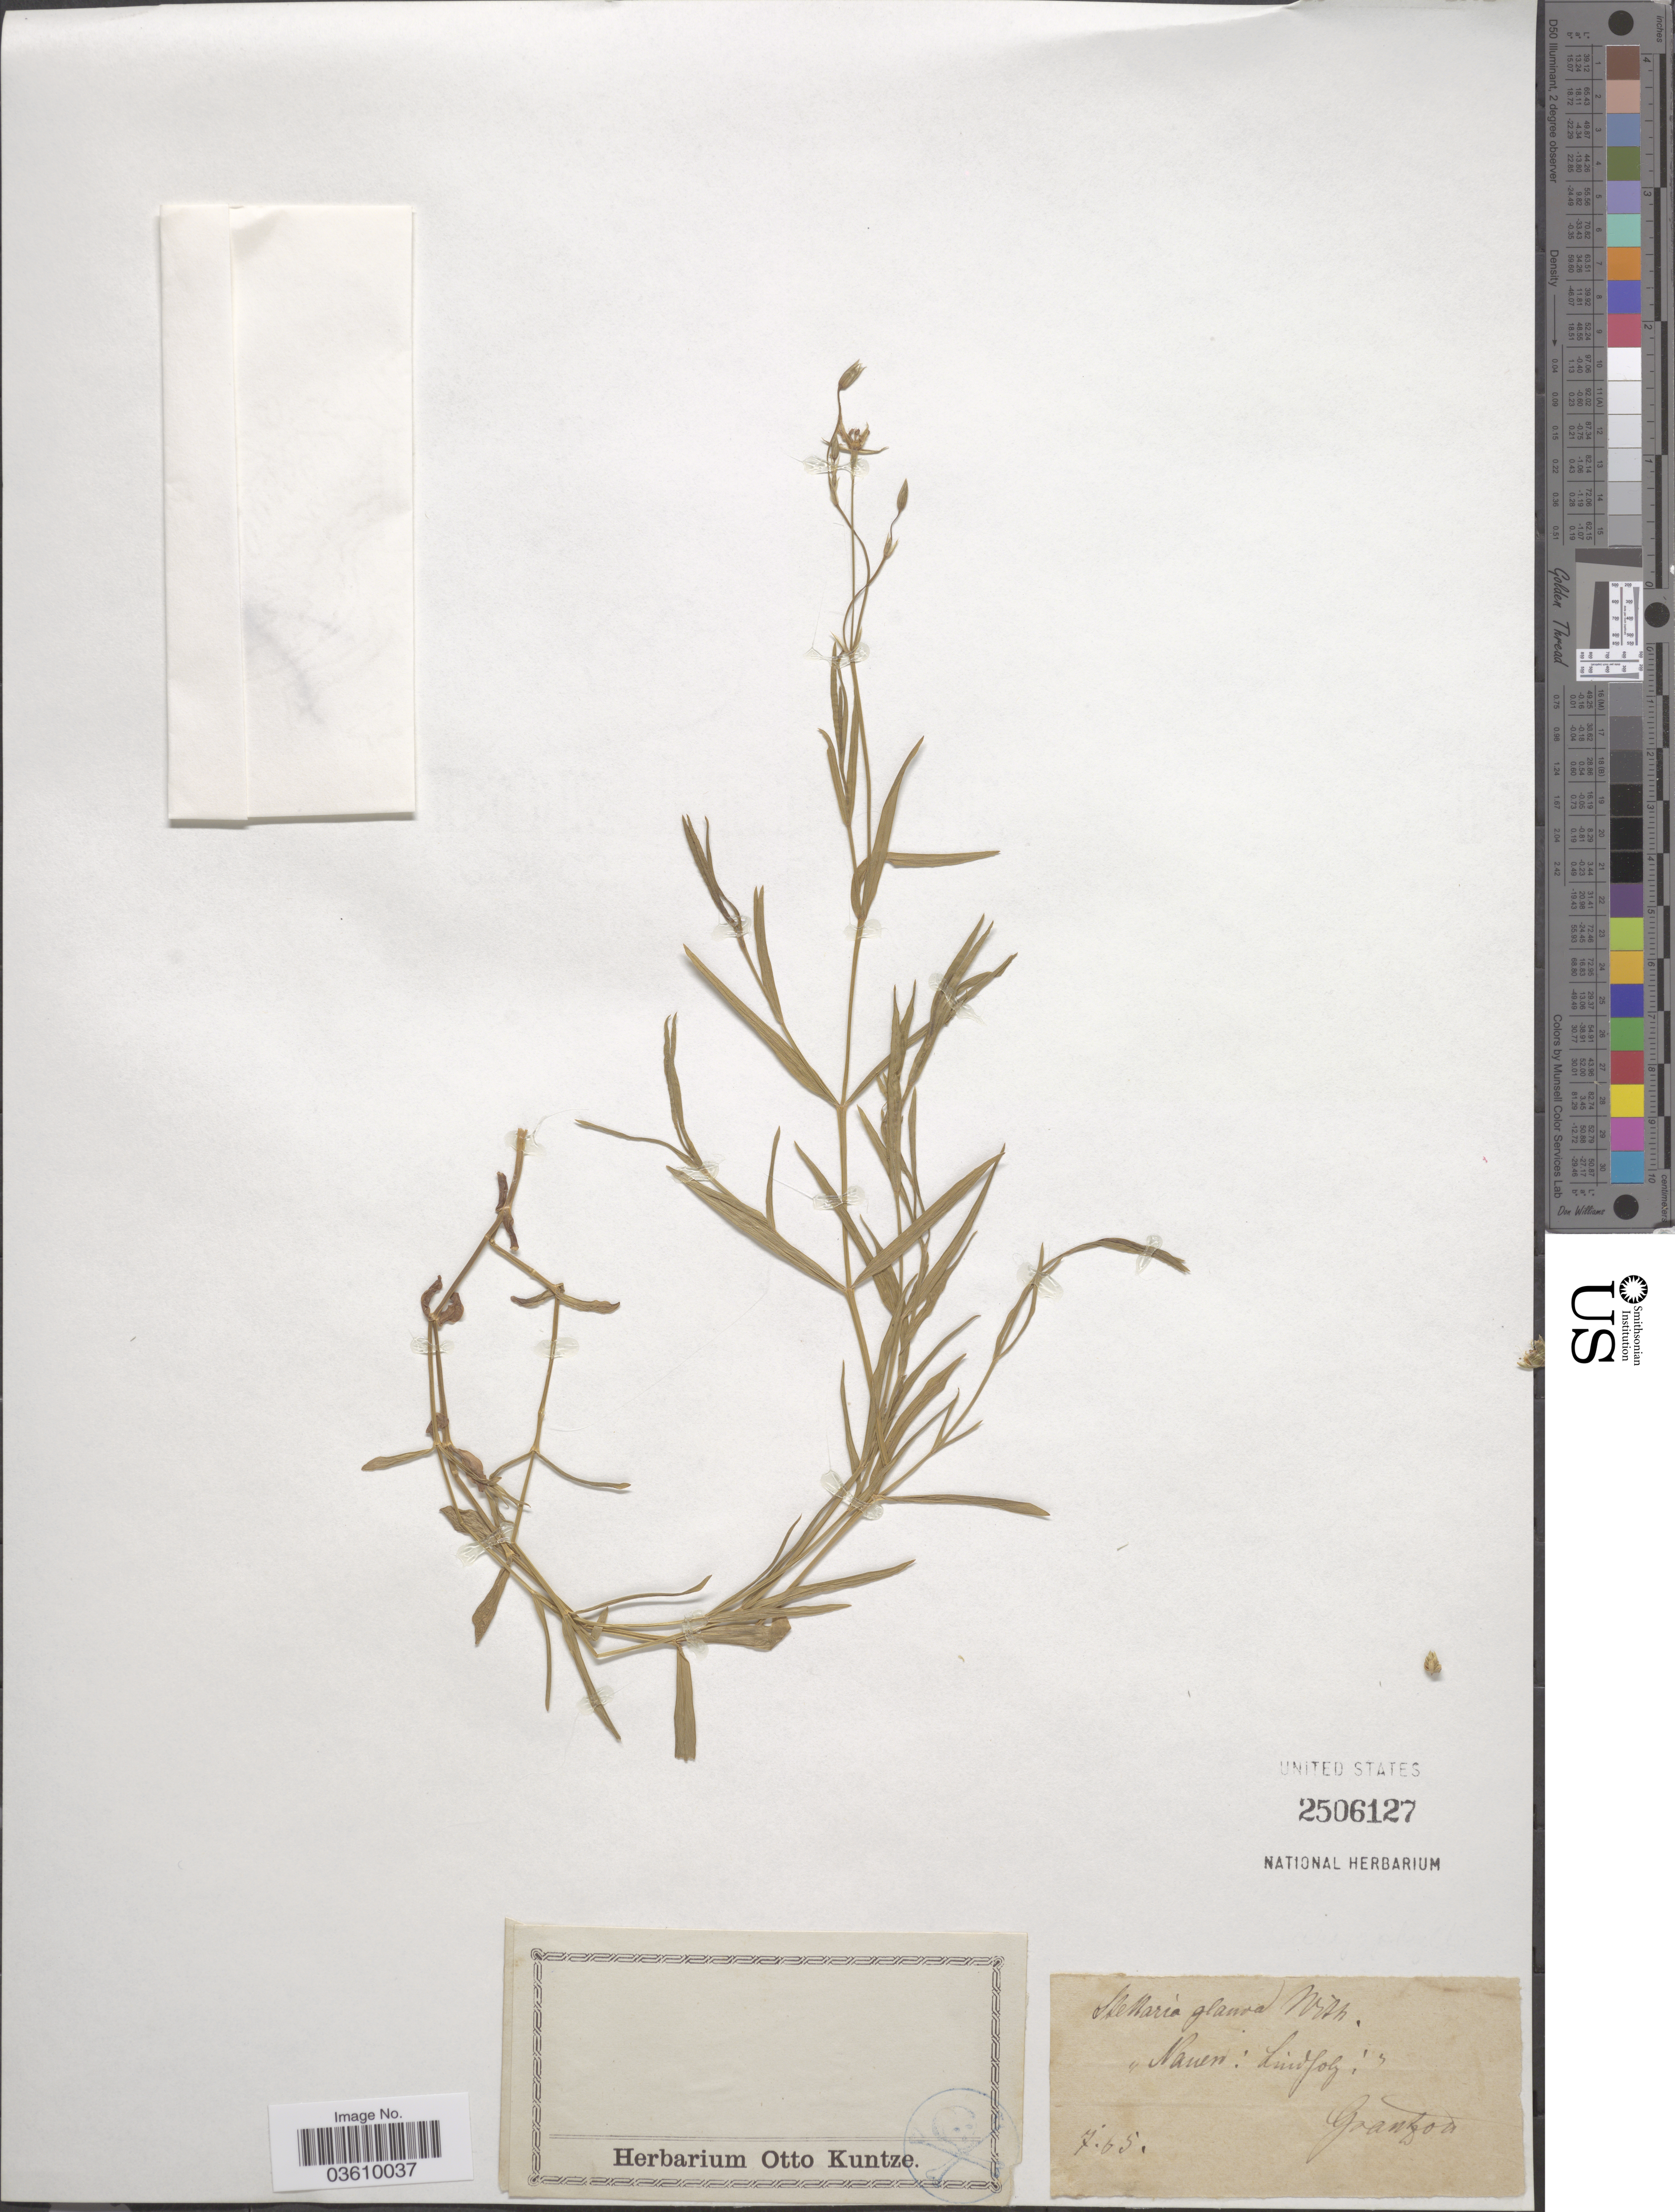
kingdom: Plantae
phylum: Tracheophyta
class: Magnoliopsida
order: Caryophyllales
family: Caryophyllaceae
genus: Stellaria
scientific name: Stellaria glauca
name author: With.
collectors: Grantzow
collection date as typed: Transcribed d/m/y: /7/65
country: Germany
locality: Nauen: Lindholz.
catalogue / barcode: US 2506127